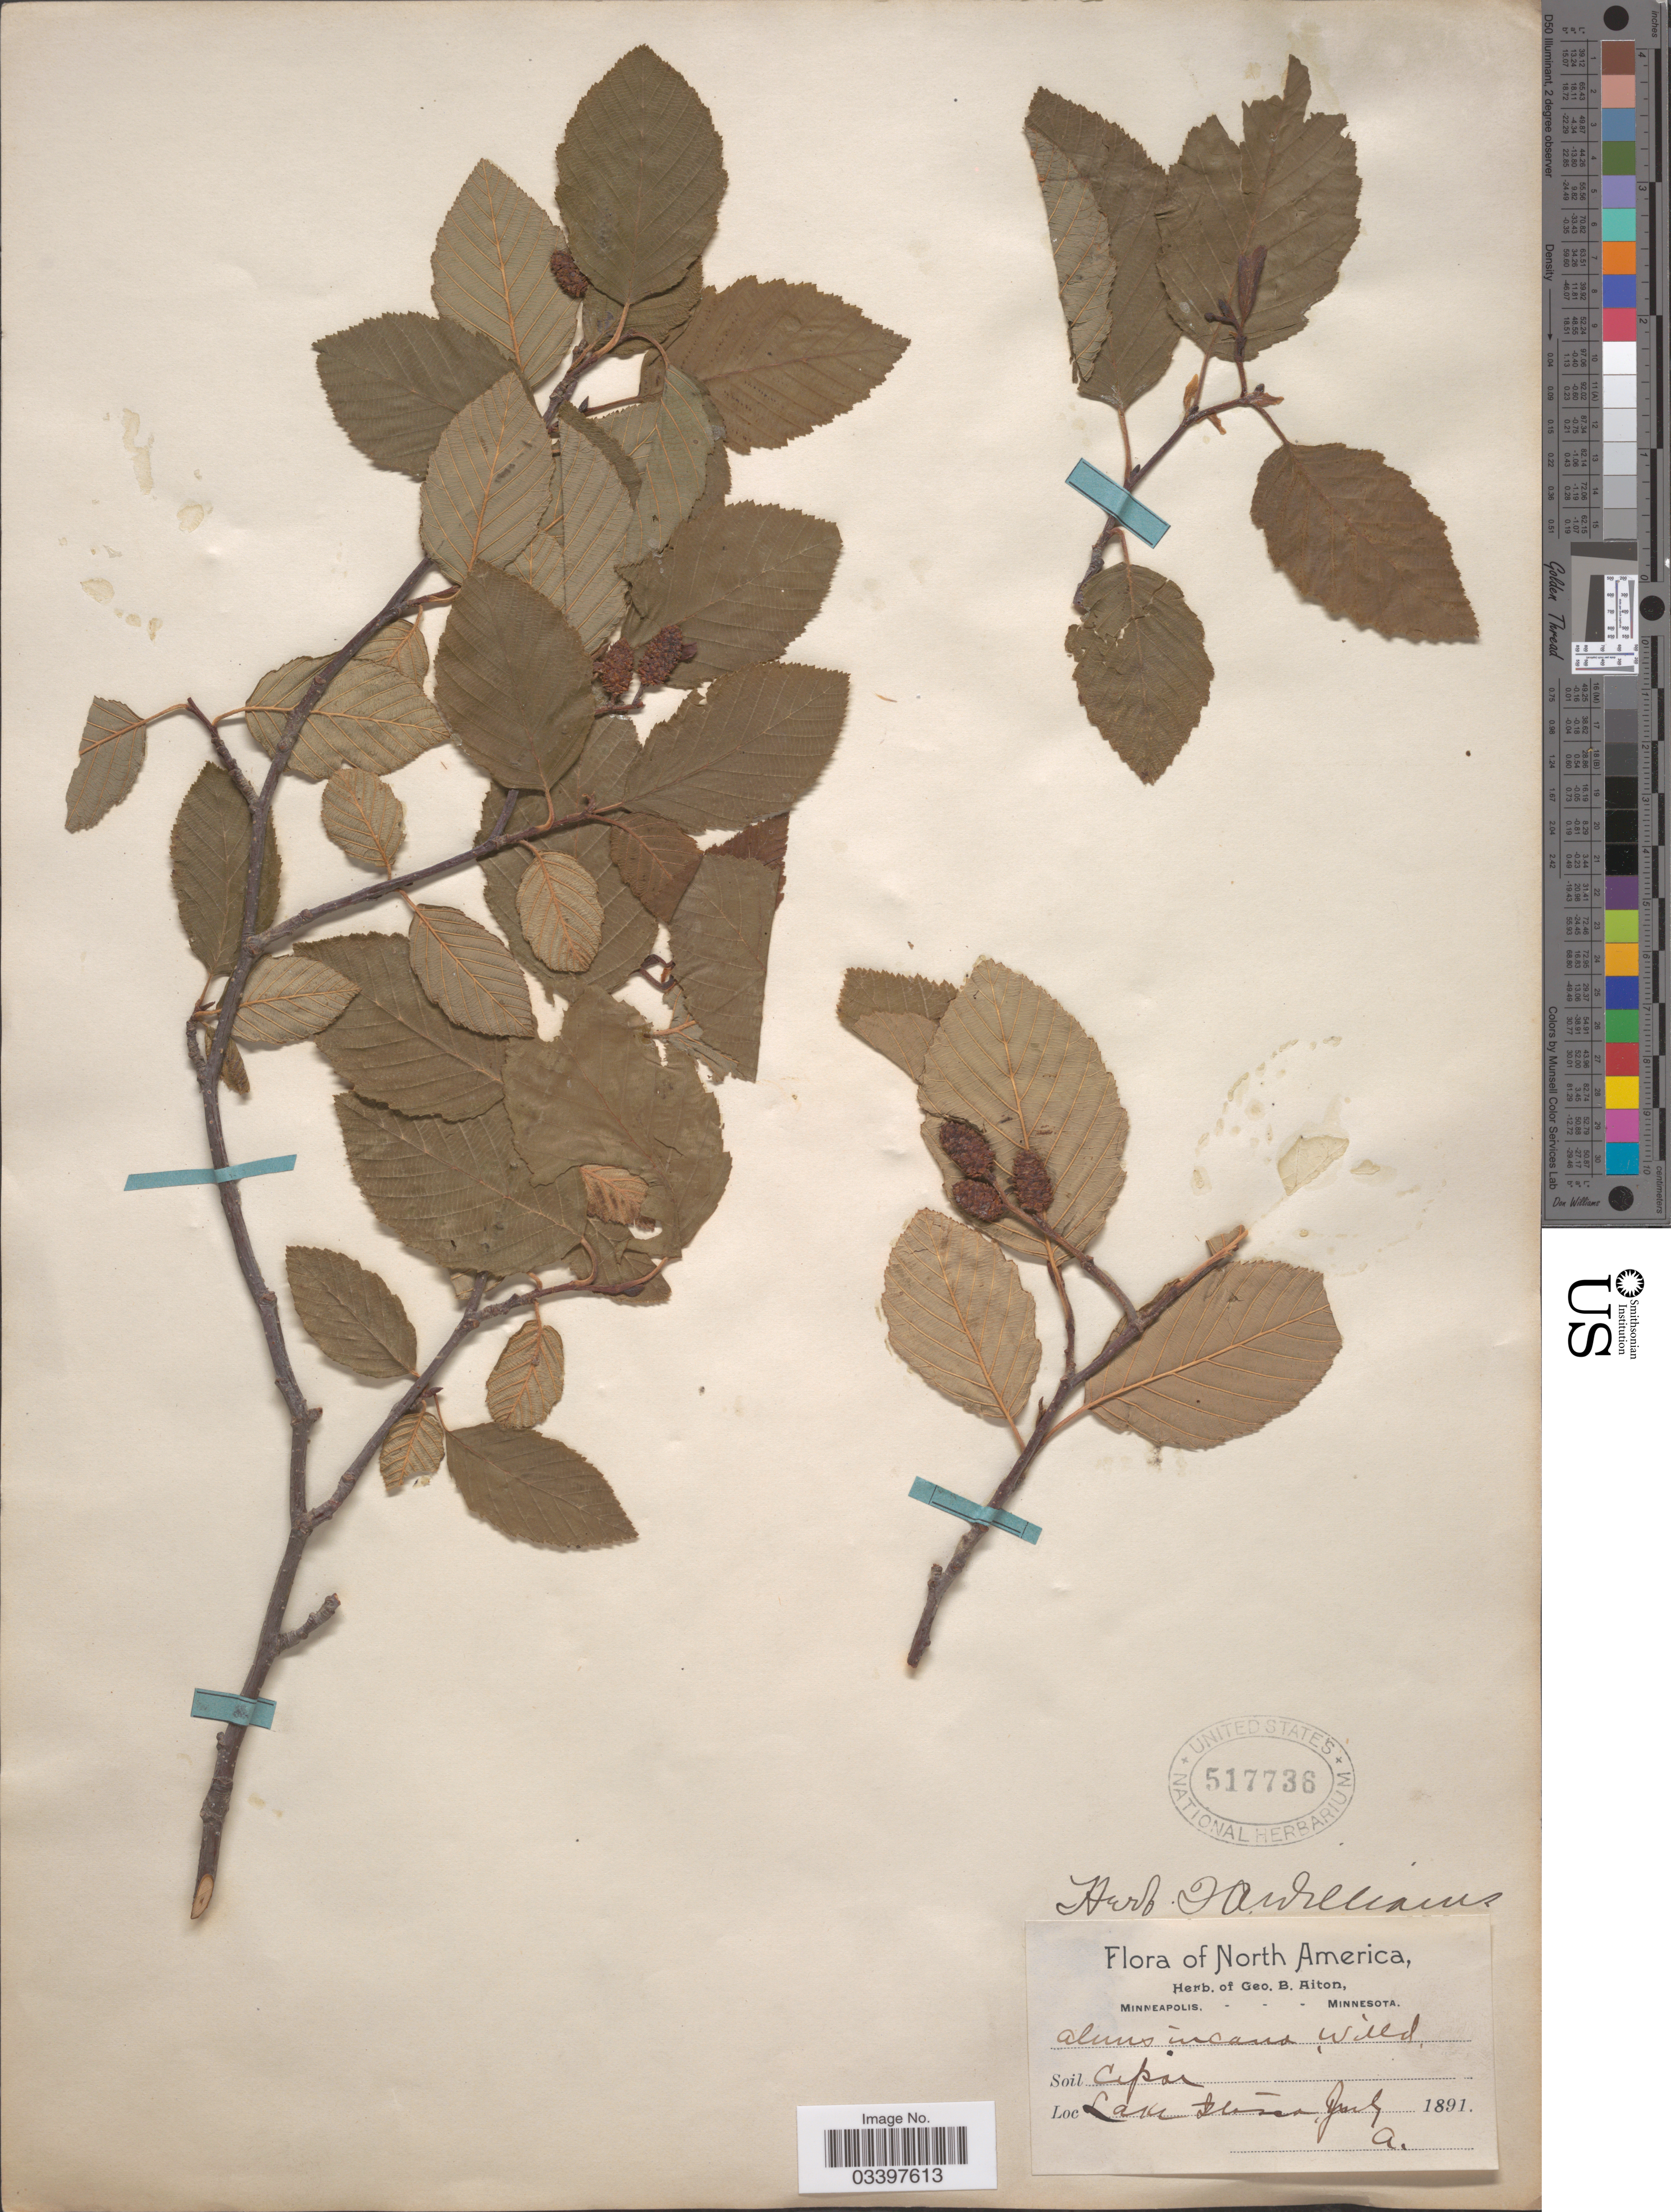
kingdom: Plantae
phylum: Tracheophyta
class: Magnoliopsida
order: Fagales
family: Betulaceae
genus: Alnus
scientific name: Alnus incana subsp. rugosa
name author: (Du Roi) R.T. Clausen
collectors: G. B. Aiton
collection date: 1891-07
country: United States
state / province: Minnesota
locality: Lake Itasca.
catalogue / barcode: US 517736